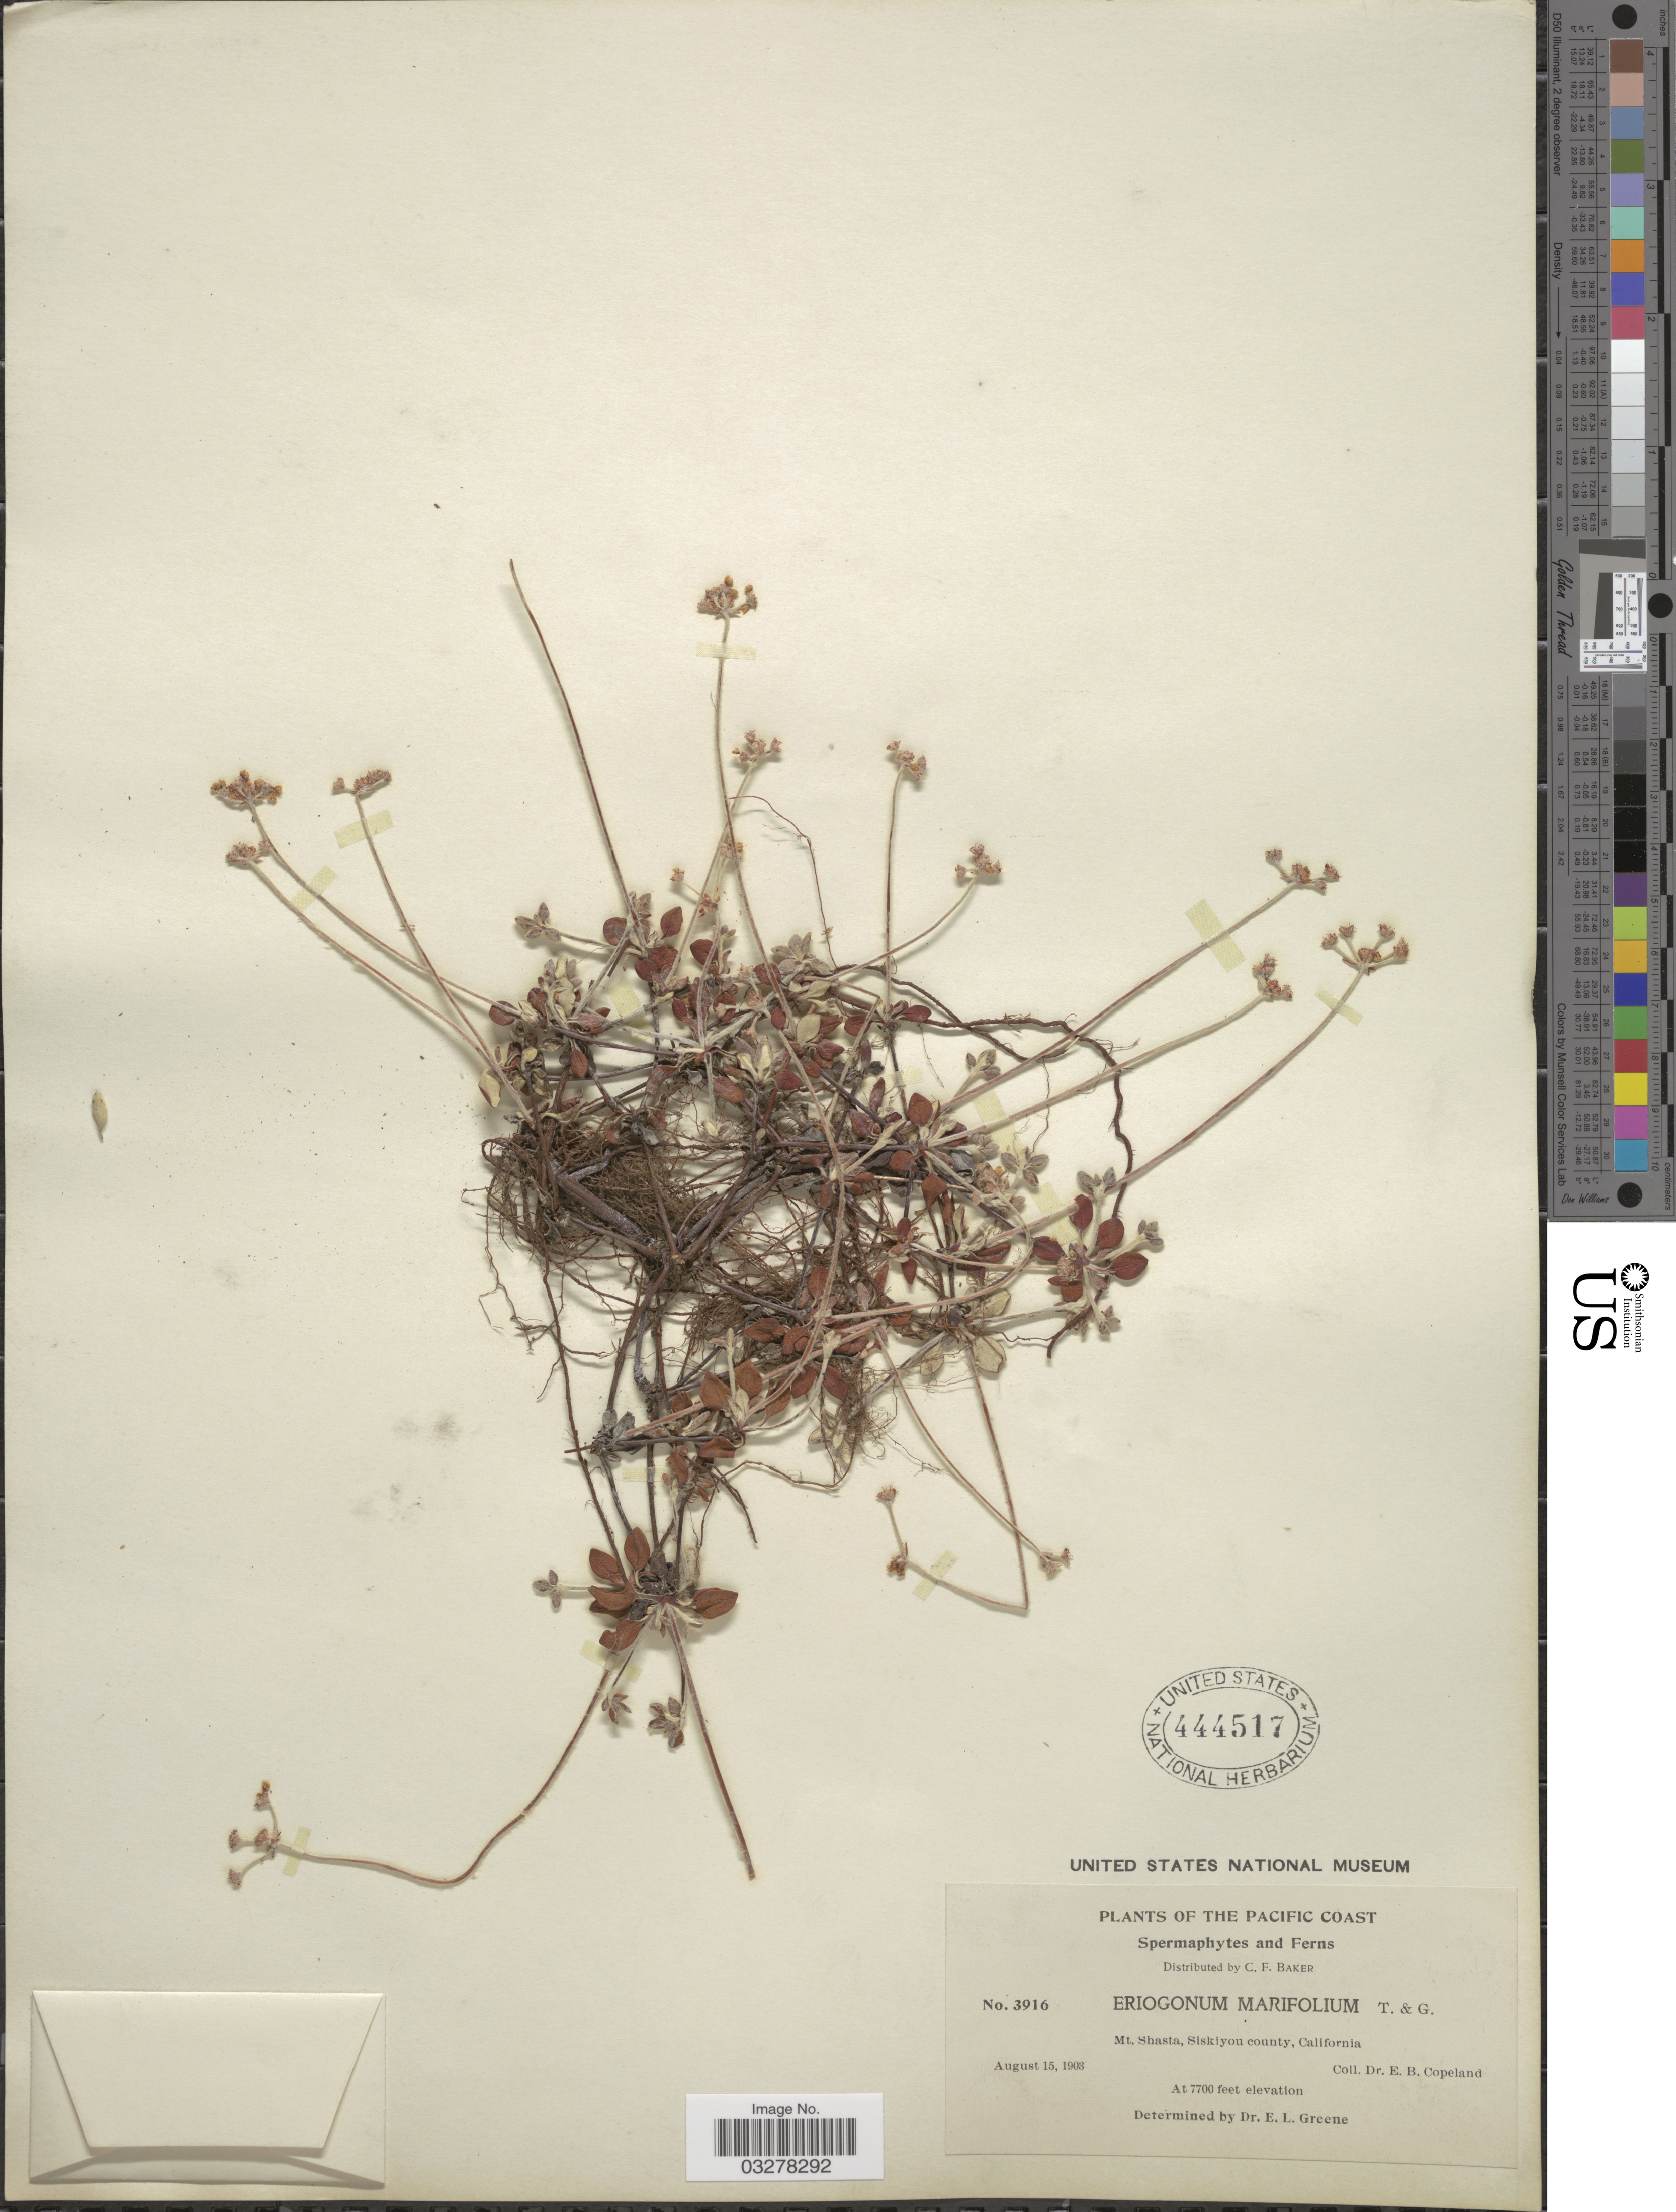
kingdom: Plantae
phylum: Tracheophyta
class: Magnoliopsida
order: Caryophyllales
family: Polygonaceae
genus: Eriogonum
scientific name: Eriogonum marifolium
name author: Torr. & A. Gray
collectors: E. B. Copeland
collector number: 3916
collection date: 1903-08-15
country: United States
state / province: California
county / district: Siskiyou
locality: Pacific Coast. Mt. Shasta, Siskiyou county.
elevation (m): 2347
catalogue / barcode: US 444517